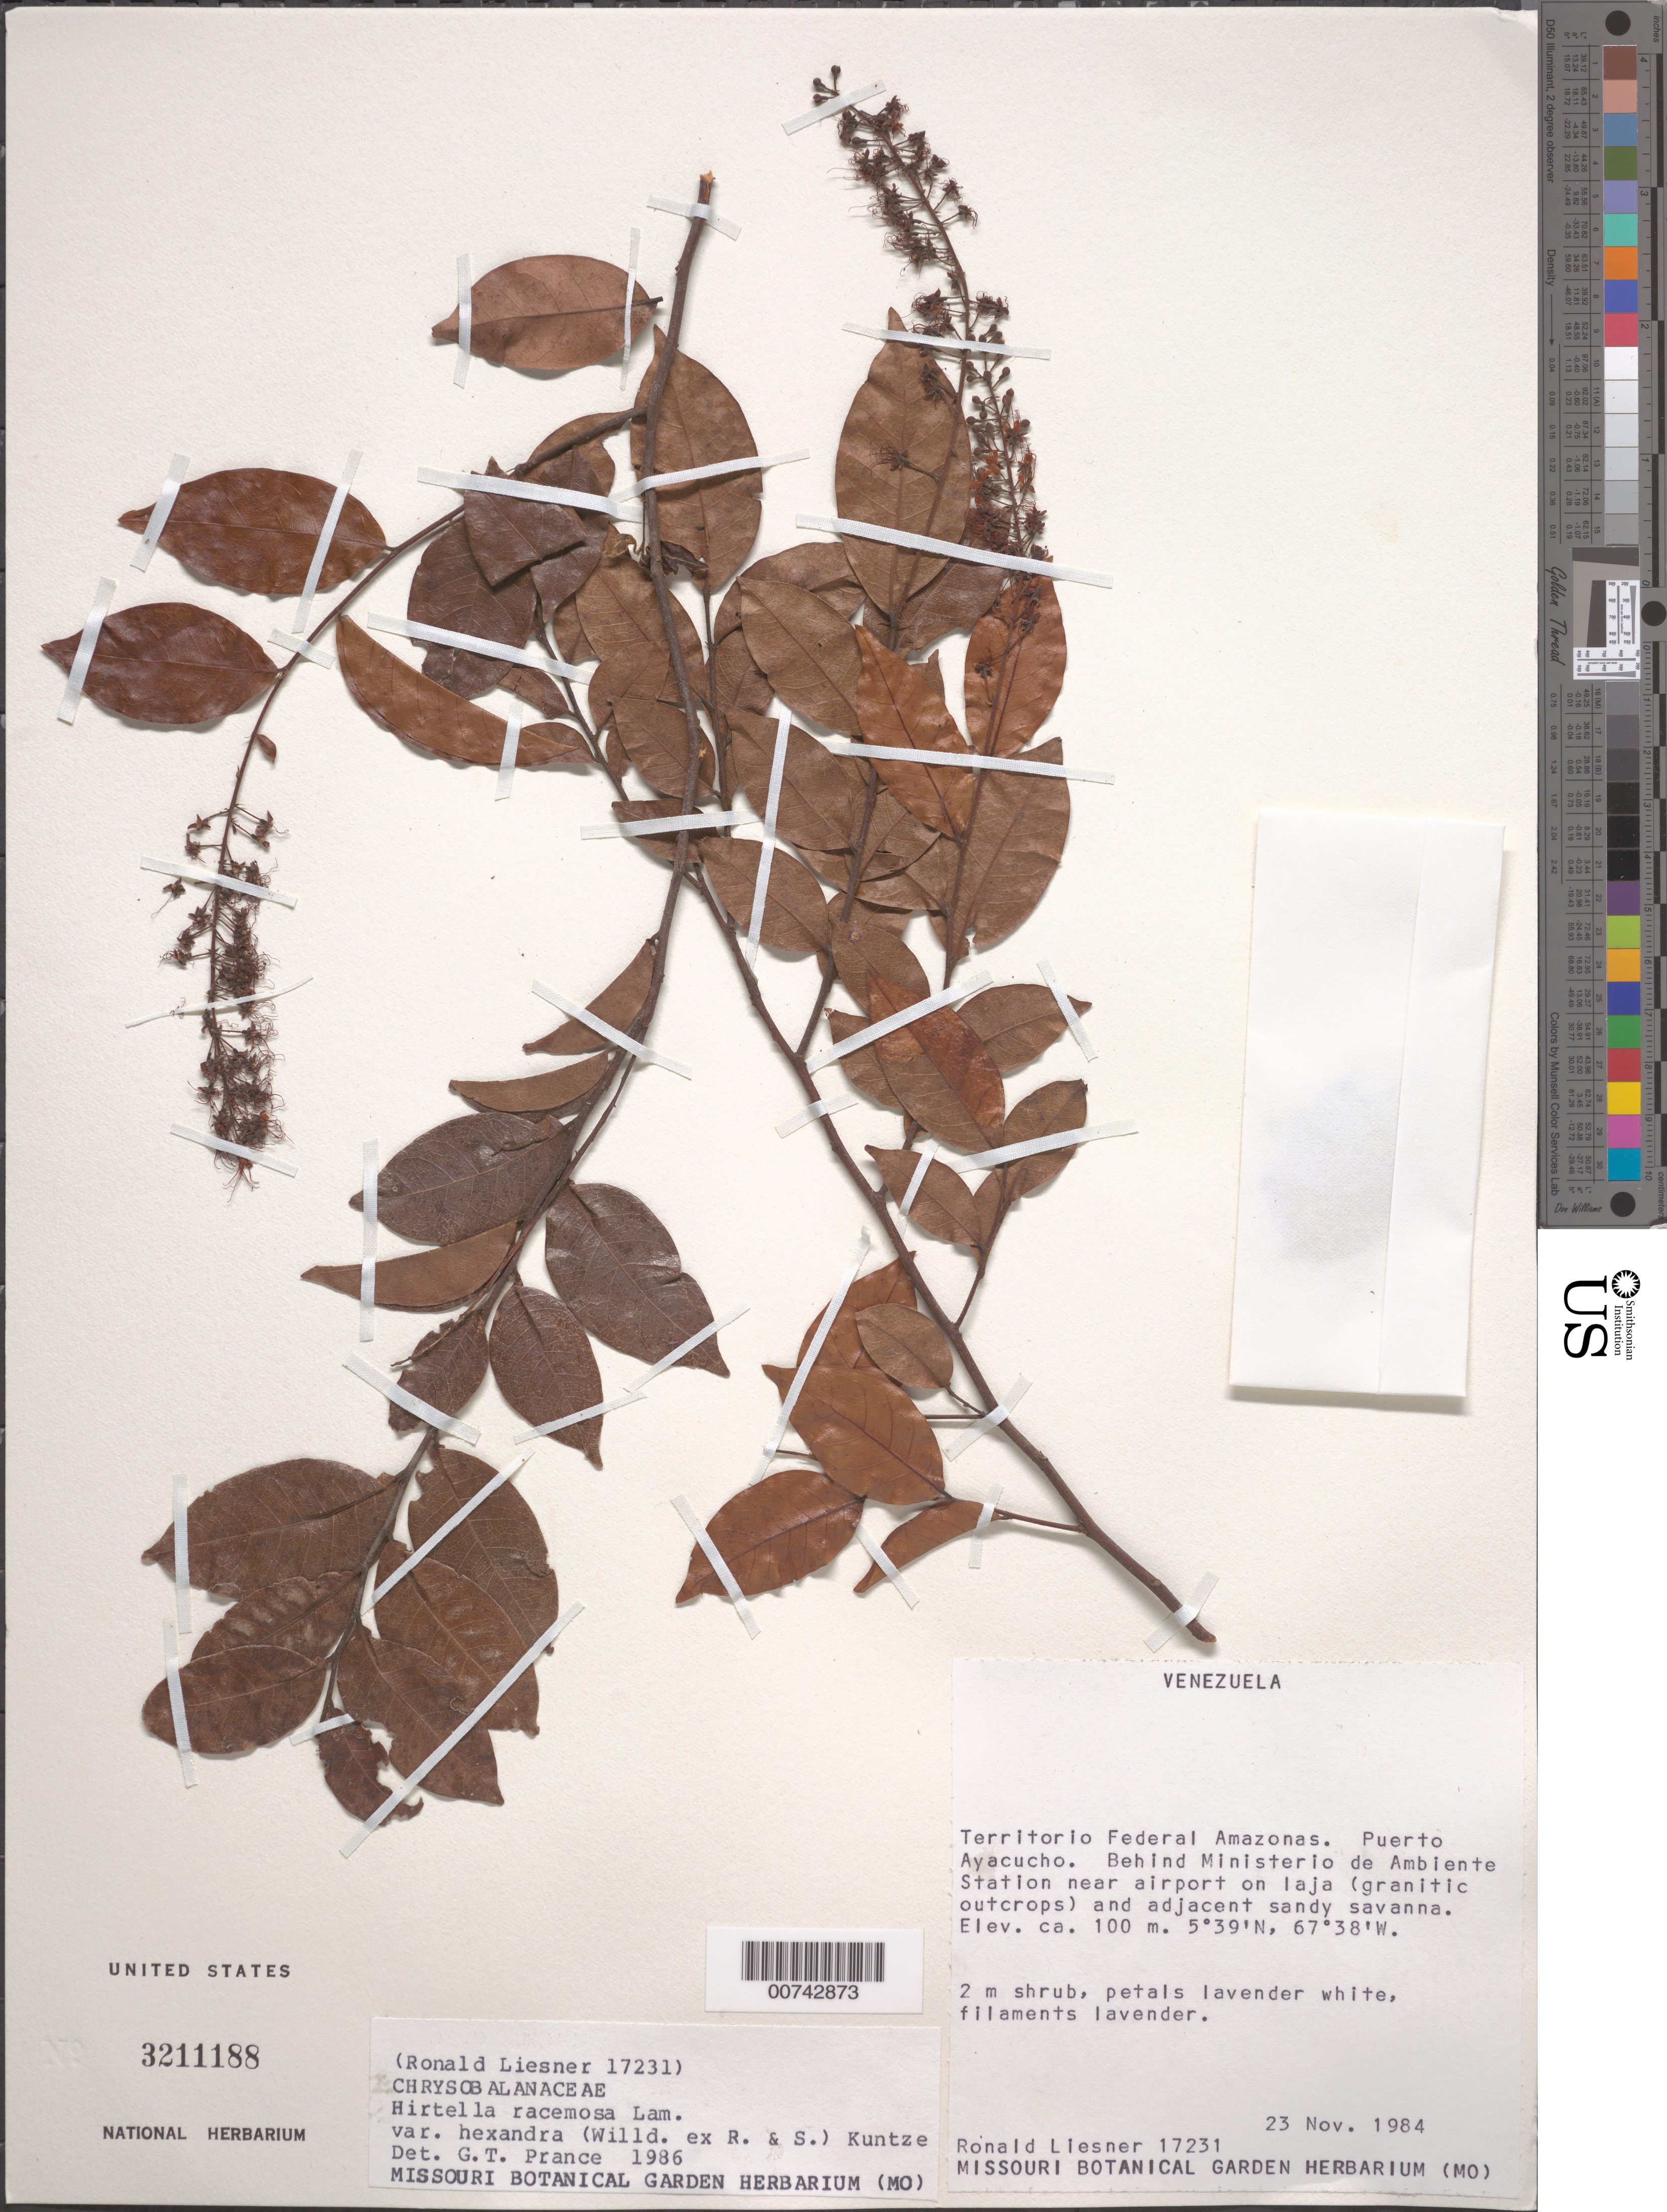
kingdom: Plantae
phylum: Tracheophyta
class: Magnoliopsida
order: Malpighiales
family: Chrysobalanaceae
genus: Hirtella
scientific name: Hirtella racemosa var. hexandra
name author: (Willd. ex Roem. & Schult.) Prance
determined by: Prance, G. T.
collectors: R. L. Liesner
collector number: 17231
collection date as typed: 23-Nov-84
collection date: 1984-11-23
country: Venezuela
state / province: Amazonas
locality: Puerto Ayacucho, behind Ministerío de Ambiente Station near airport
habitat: Laja (granitic outcrops) and adjacent sandy savanna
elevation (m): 100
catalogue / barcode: US 3211188